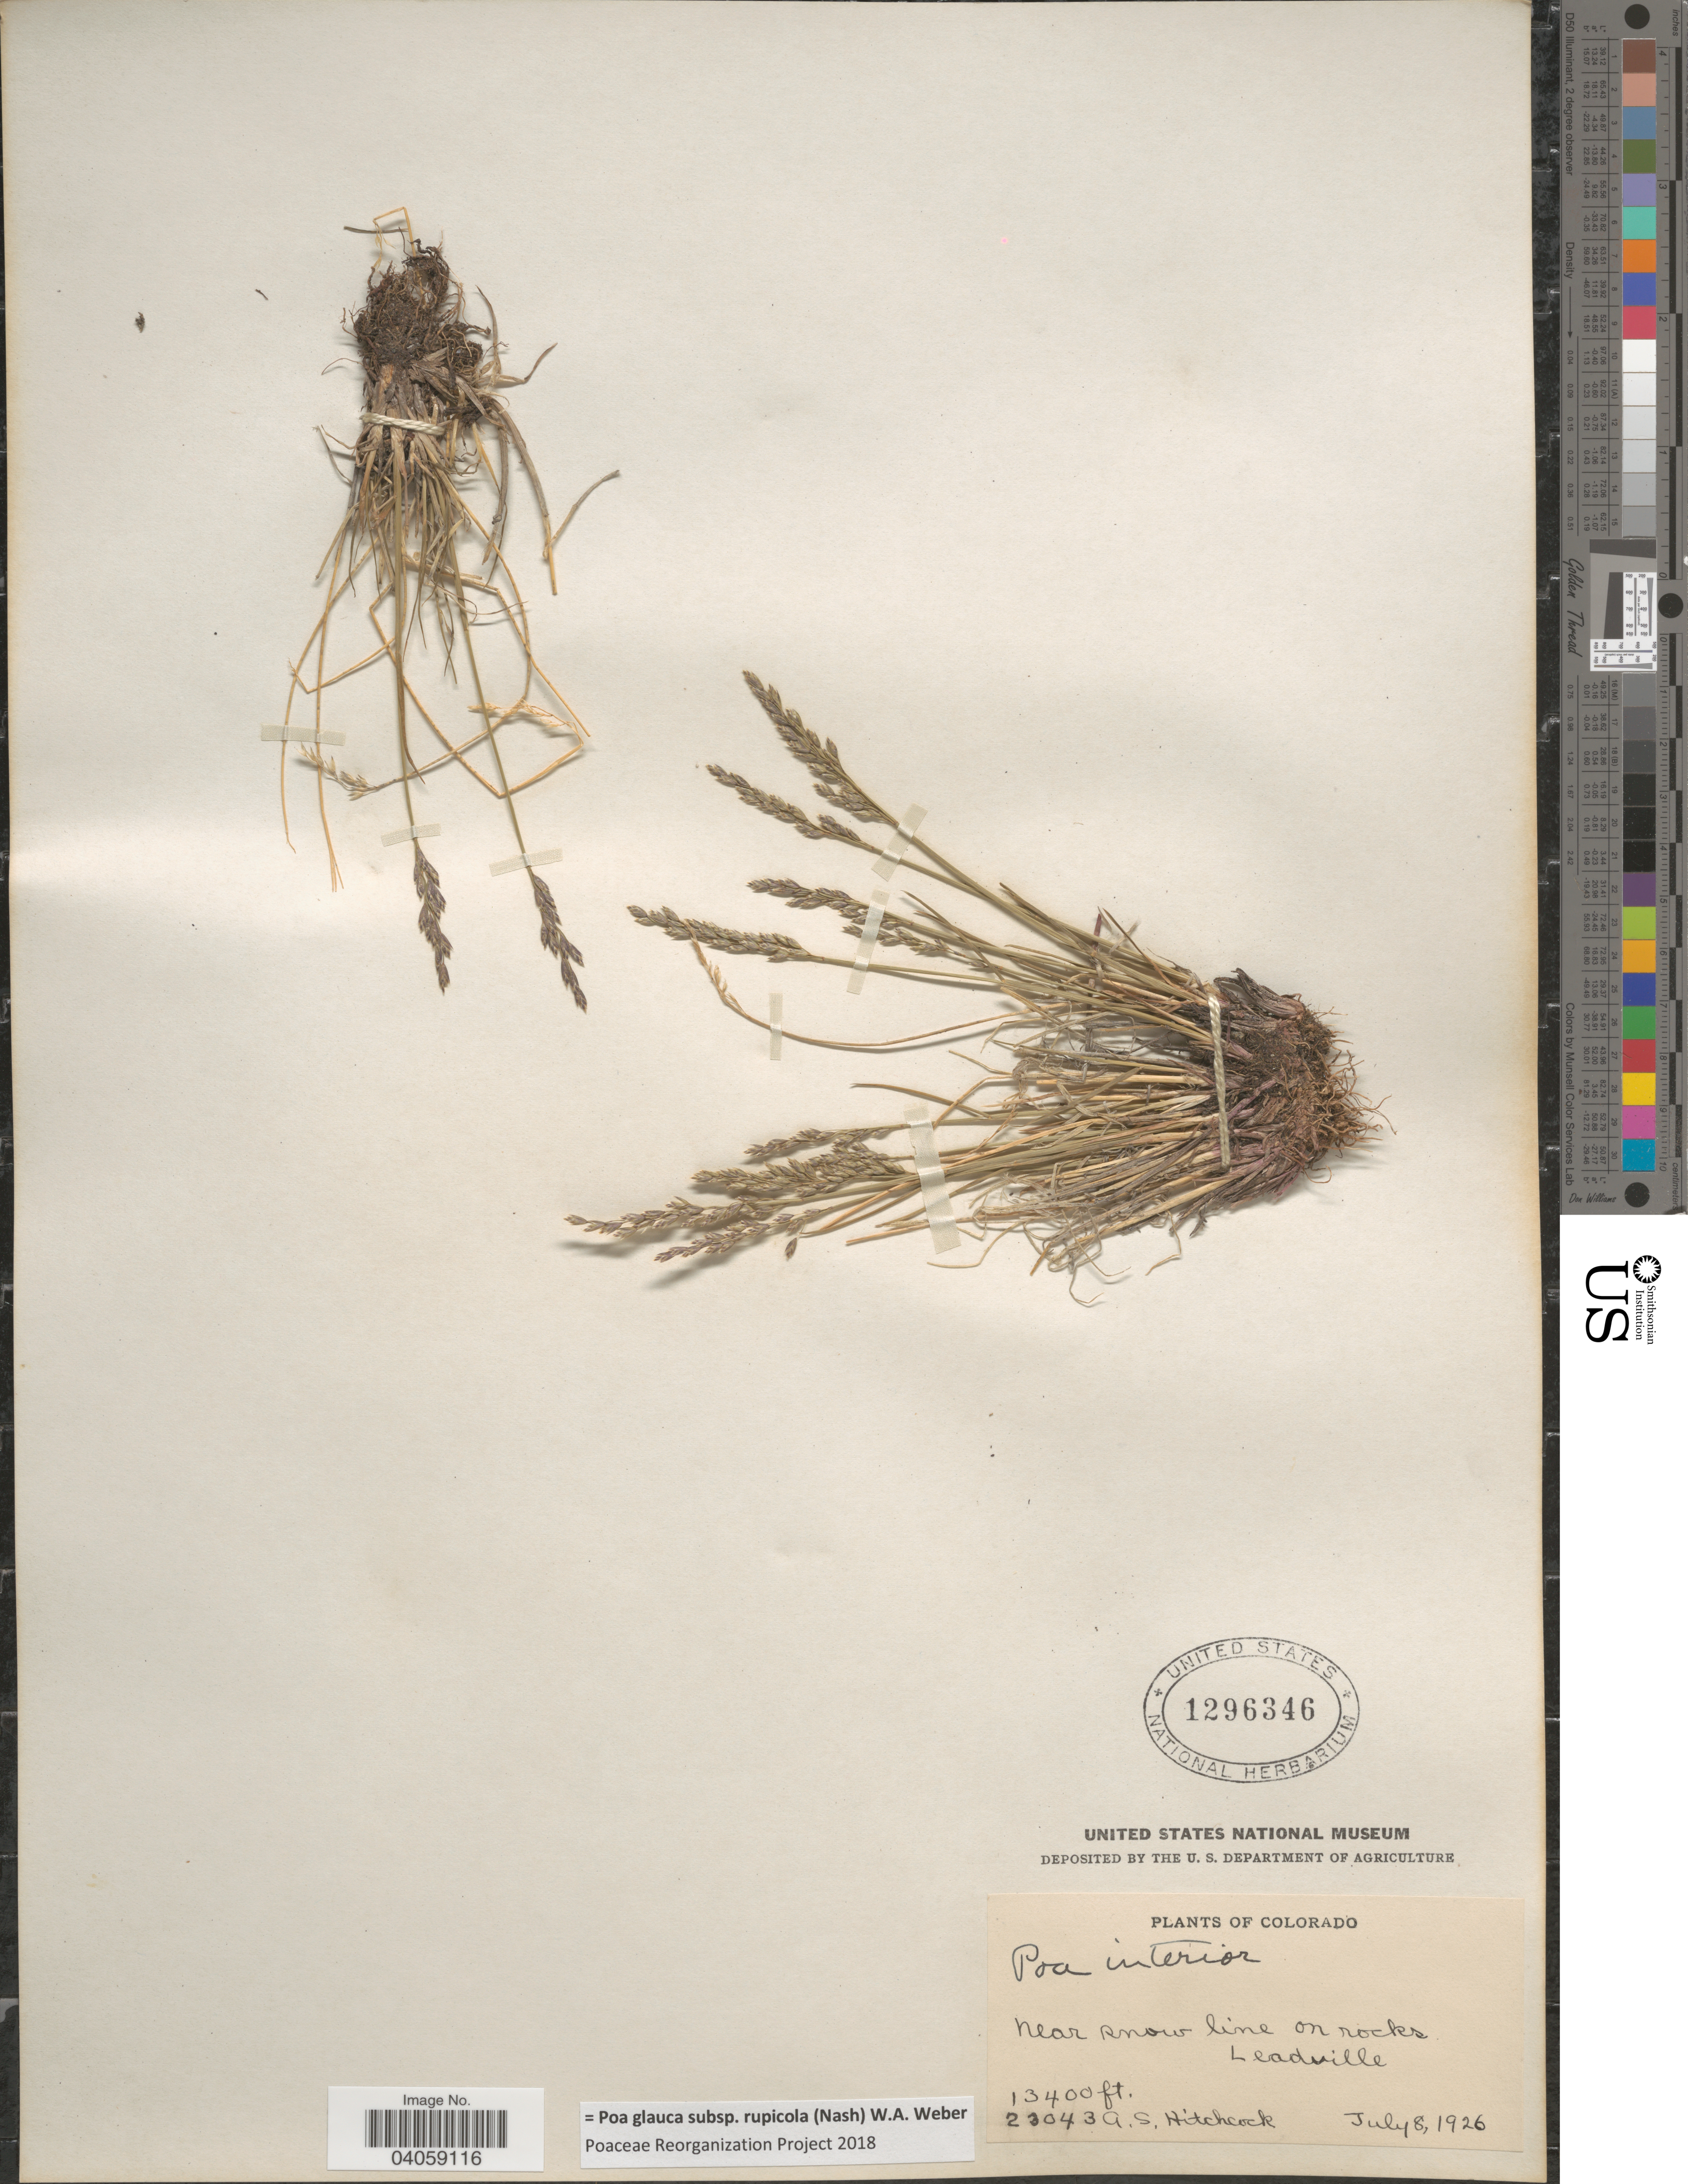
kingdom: Plantae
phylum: Tracheophyta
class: Liliopsida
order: Poales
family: Poaceae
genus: Poa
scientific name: Poa glauca subsp. rupicola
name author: (Nash) W.A. Weber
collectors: A. S. Hitchcock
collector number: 23043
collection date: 1926-07-08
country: United States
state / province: Colorado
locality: Near snow line on rocks. Leadville.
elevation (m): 4084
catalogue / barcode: US 1296346